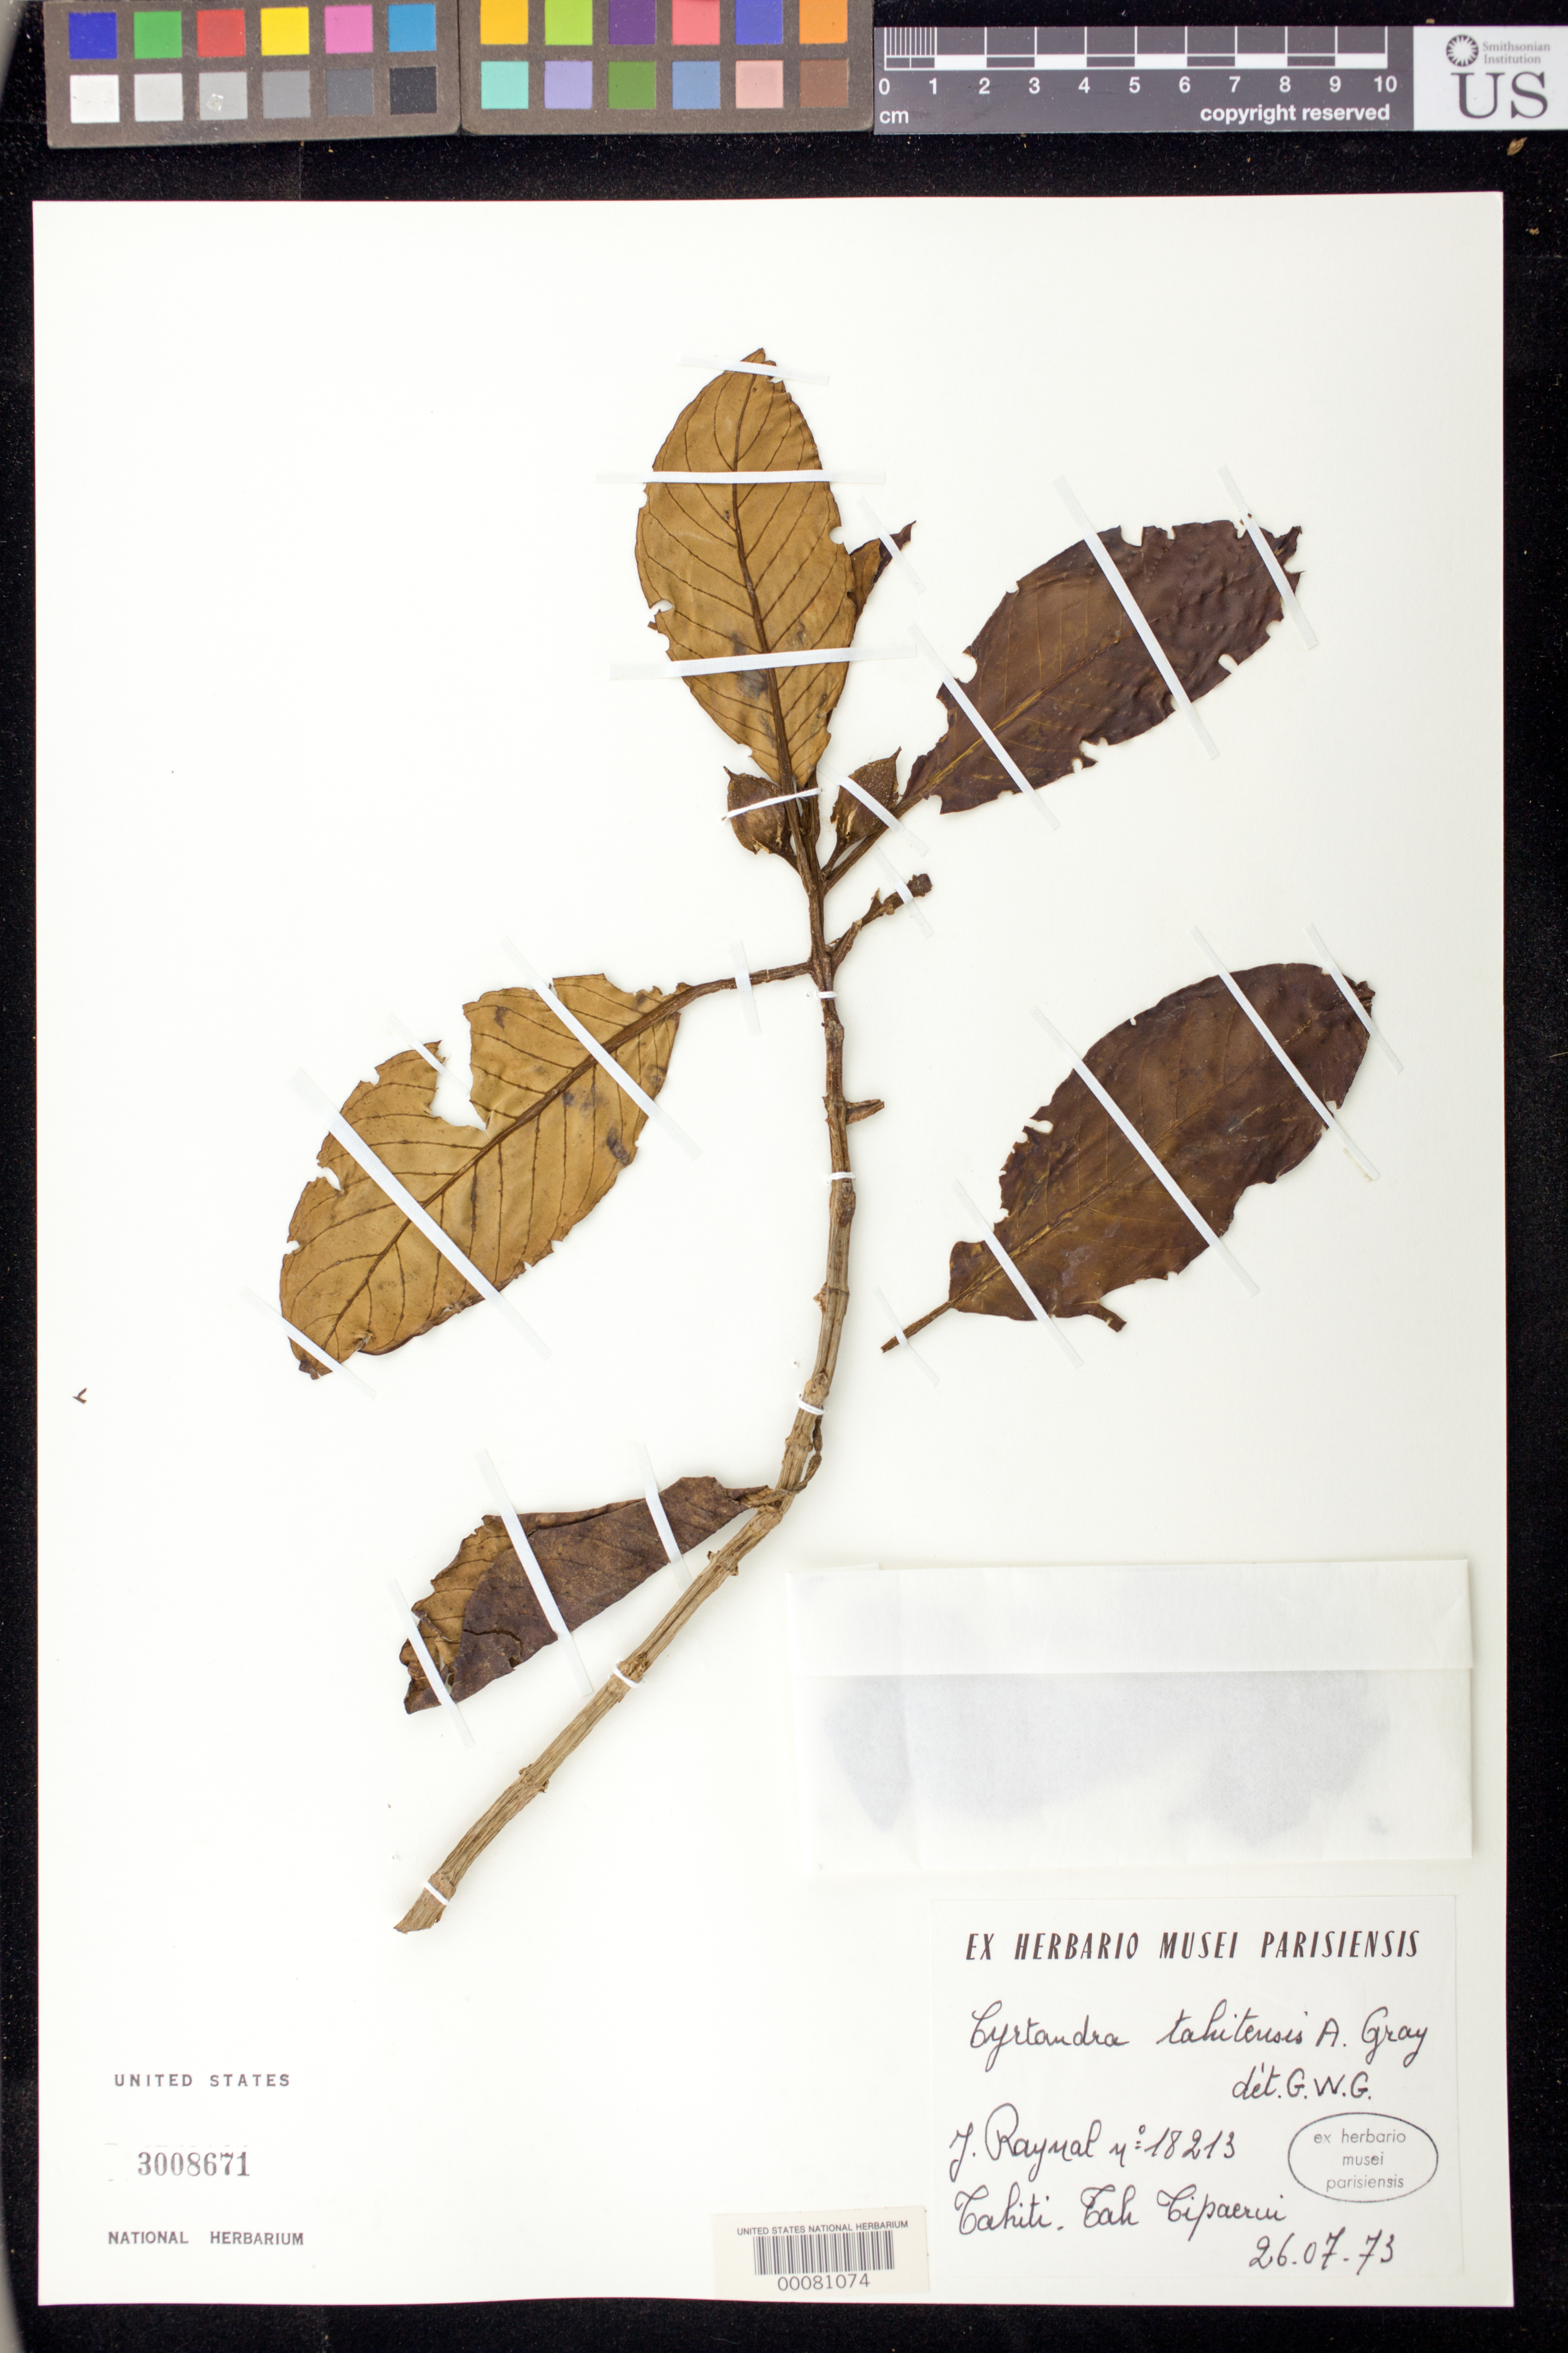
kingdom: Plantae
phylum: Tracheophyta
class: Magnoliopsida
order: Lamiales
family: Gesneriaceae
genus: Cyrtandra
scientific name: Cyrtandra tahitensis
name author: Nadeaud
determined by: Gillett, G. W.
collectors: J. Raynal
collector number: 18213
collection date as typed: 26 Jul 1973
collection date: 1973-07-26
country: French Polynesia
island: Tahiti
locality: Tipaerui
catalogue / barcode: US 3008671